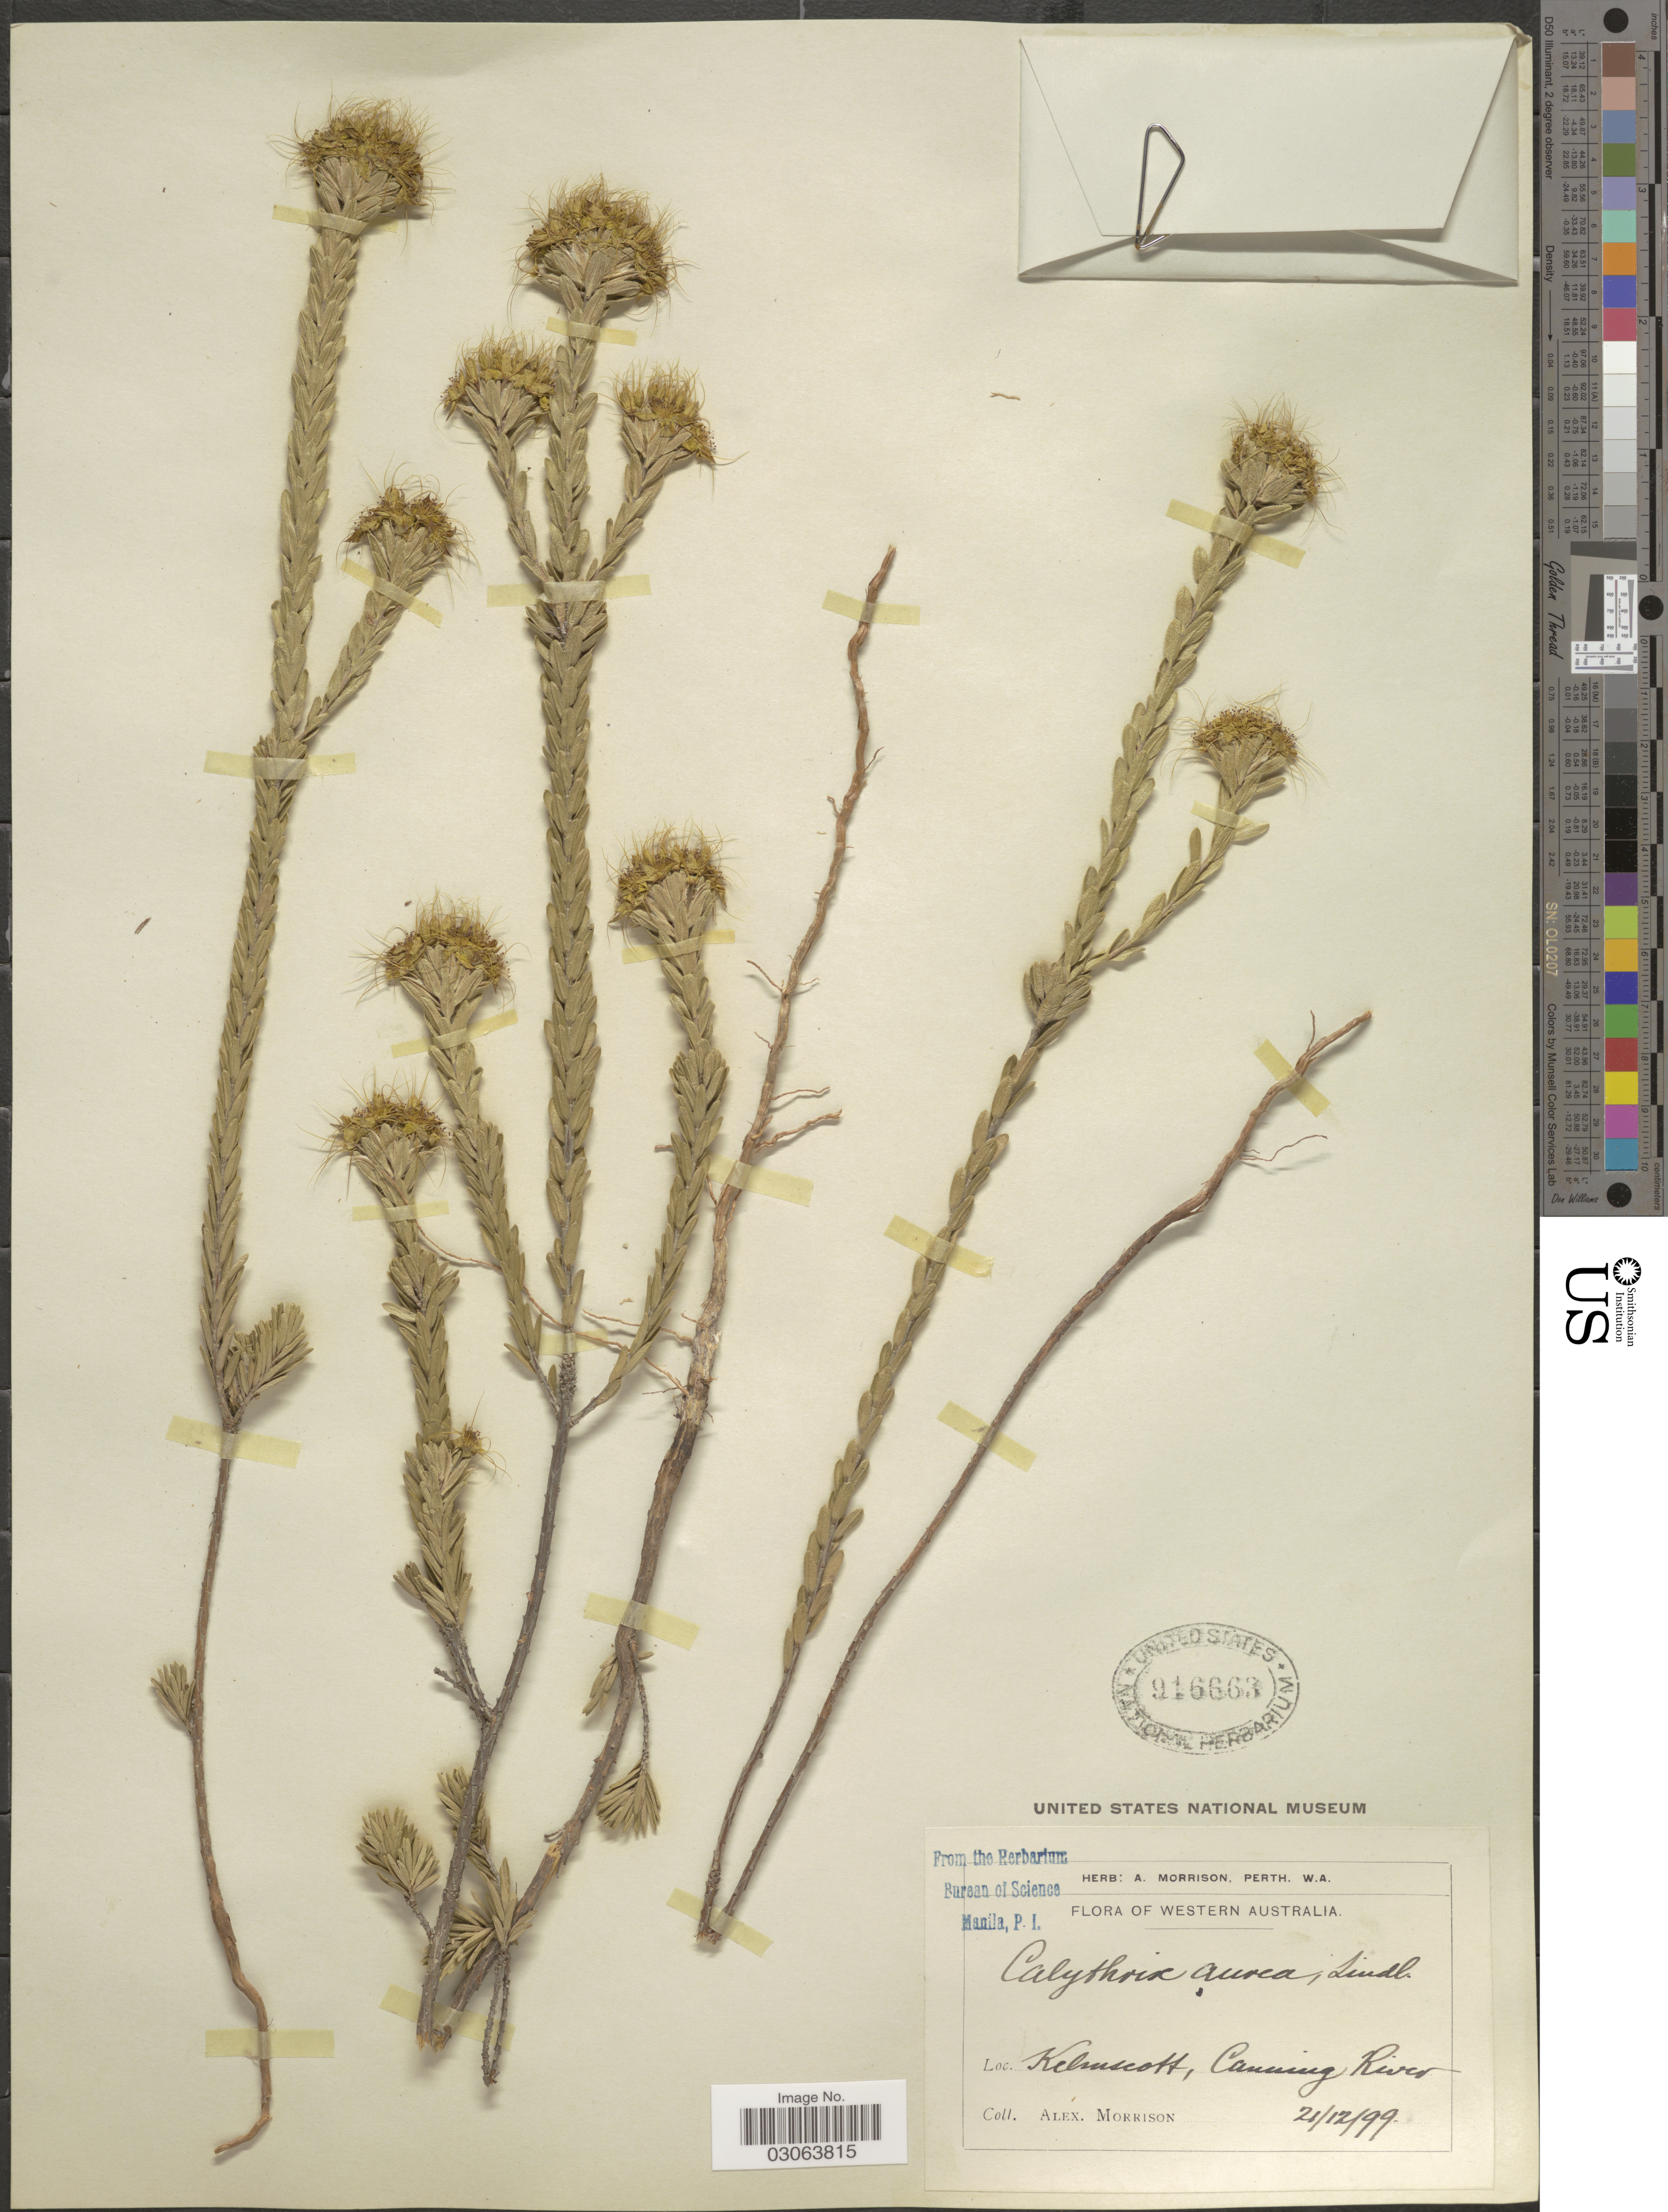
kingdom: Plantae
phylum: Tracheophyta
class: Magnoliopsida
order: Myrtales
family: Myrtaceae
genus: Calytrix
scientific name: Calytrix aurea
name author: Lindl.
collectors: A. Morrison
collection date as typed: Transcribed d/m/y: 21/12/99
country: Australia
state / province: Western Australia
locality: Kelmscott, Canning River.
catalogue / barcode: US 916663